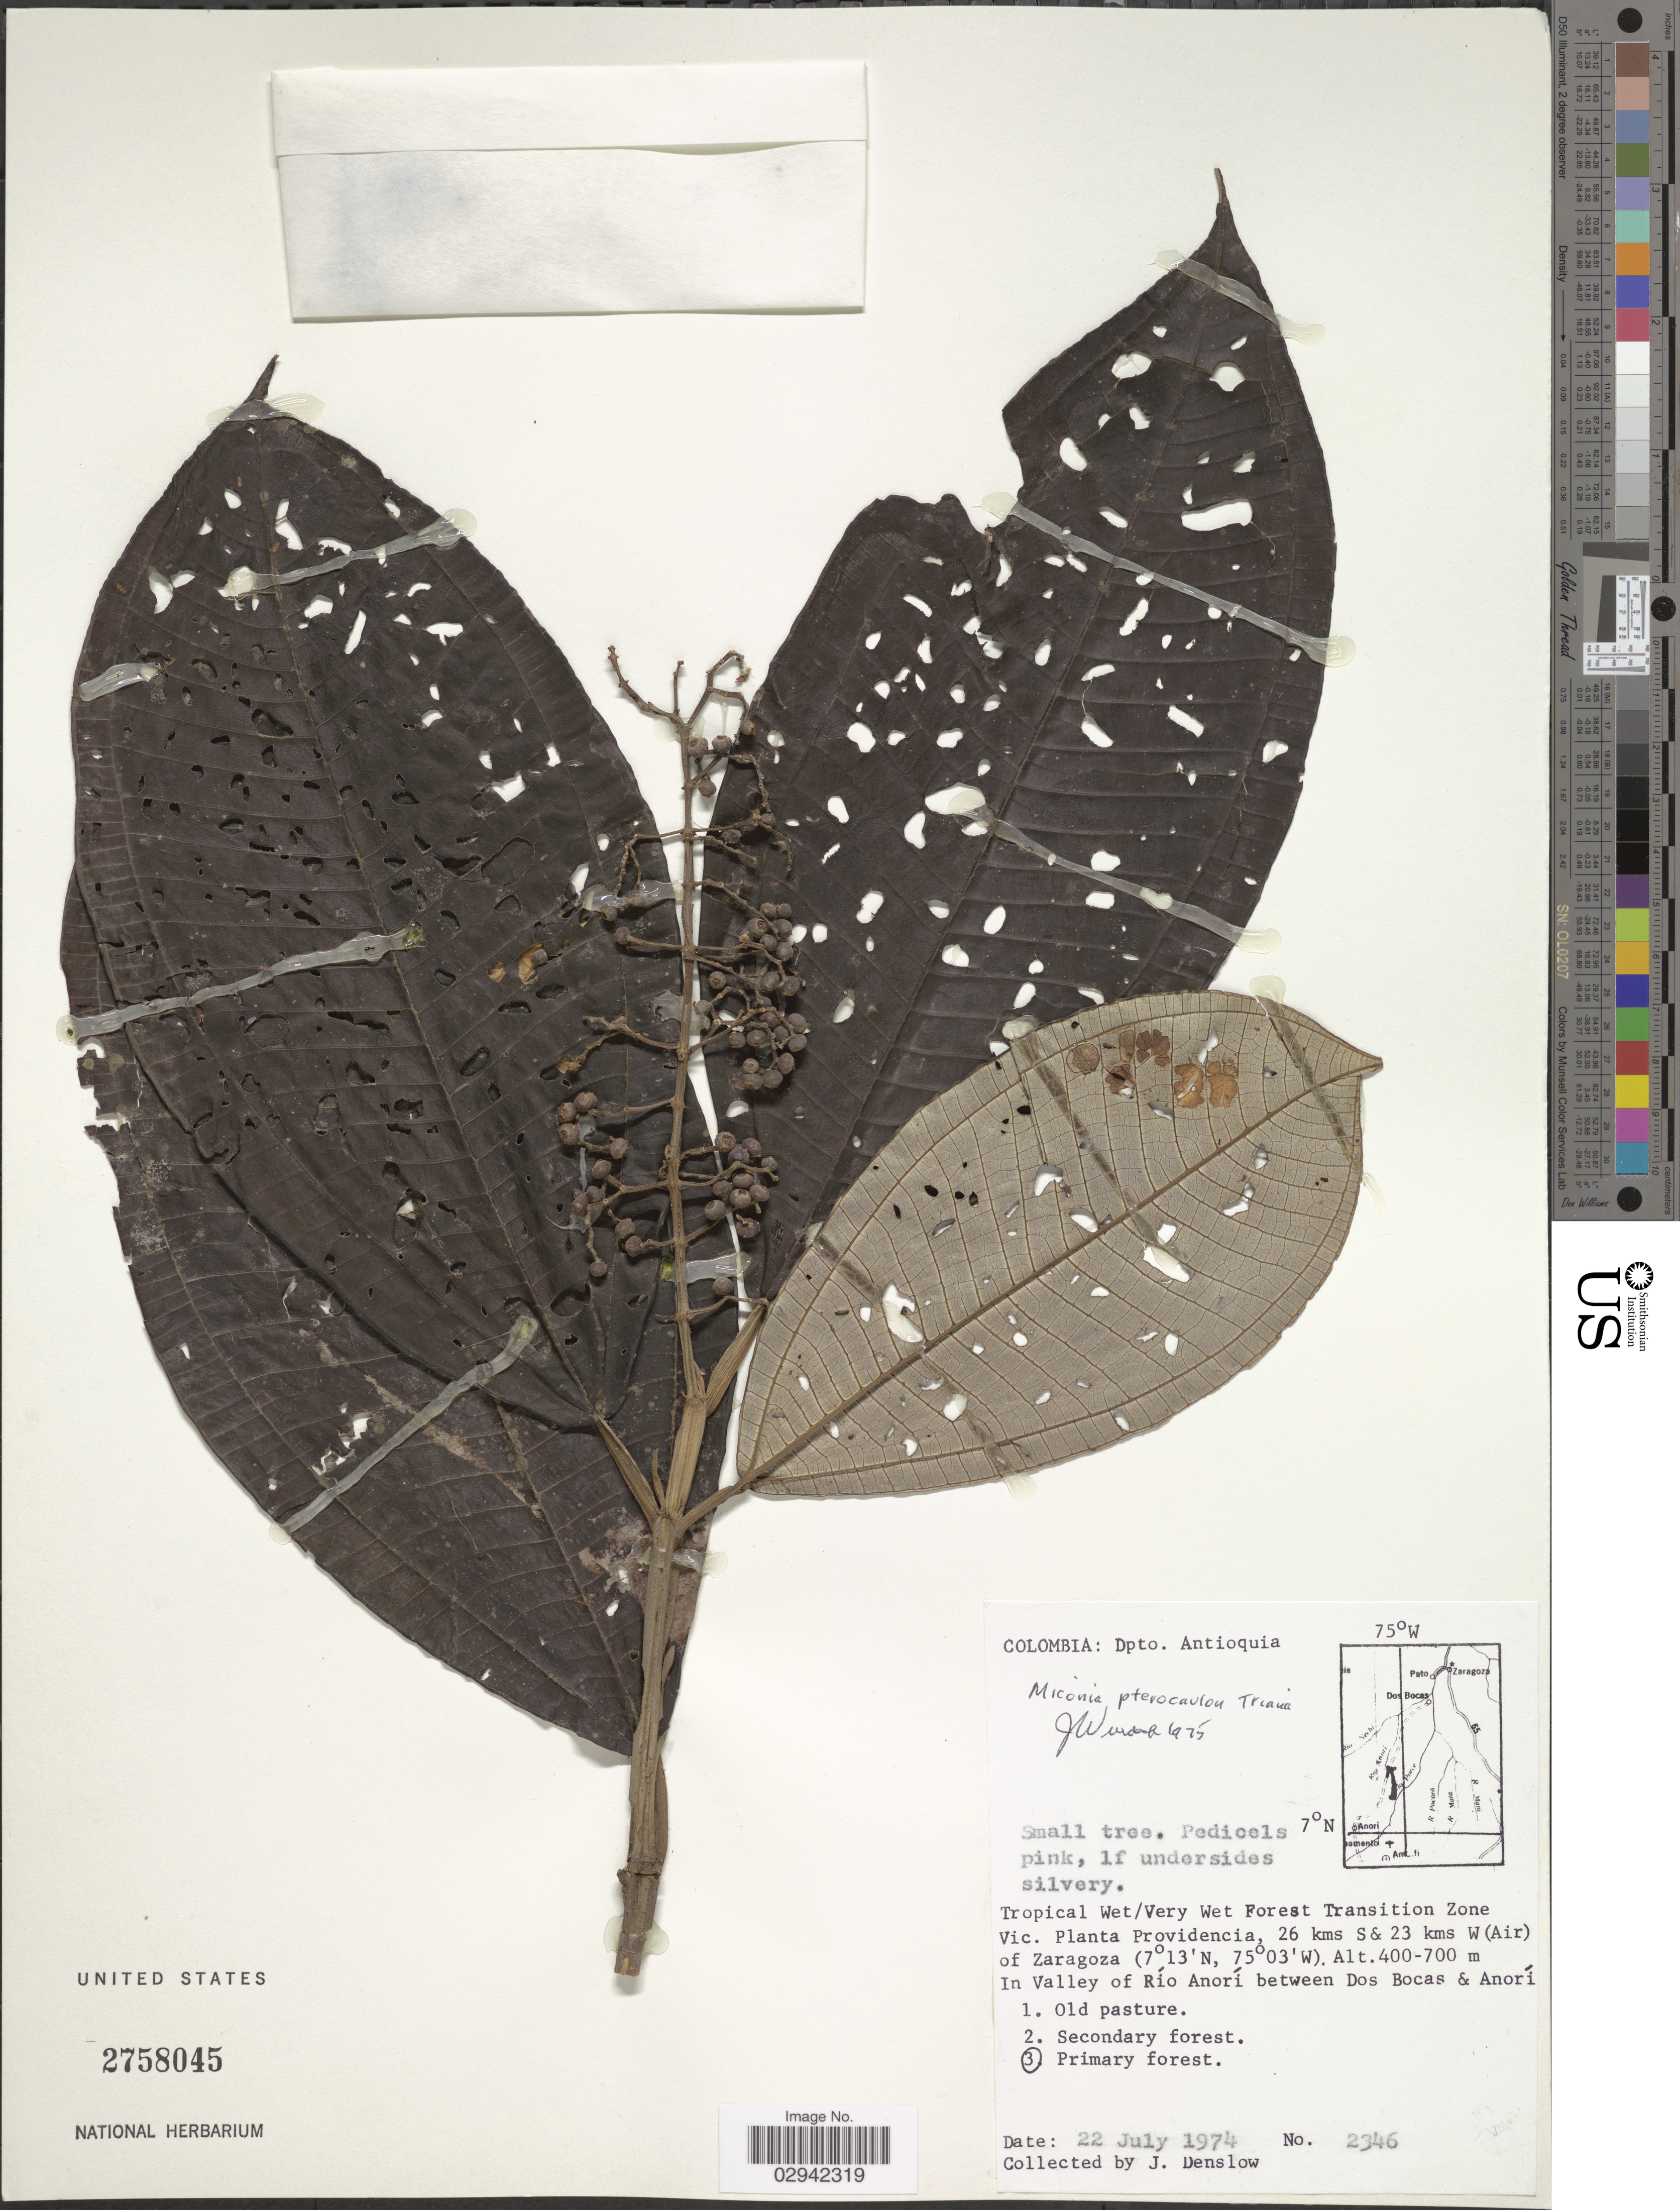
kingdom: Plantae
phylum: Tracheophyta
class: Magnoliopsida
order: Myrtales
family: Melastomataceae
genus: Miconia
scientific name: Miconia pterocaulon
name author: Triana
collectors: J. Denslow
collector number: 2346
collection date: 1974-07-22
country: Colombia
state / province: Antioquia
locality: Dpto. Antioquia, Tropical Wet/Very Wet Forest Transition Zone, Vic. Planta Providencia, 26 kms S & 23 kms W (Air) of Zaragoza. In Valley of Río Anorí between Dos Bocas & Anorí.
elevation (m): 400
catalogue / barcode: US 2758045